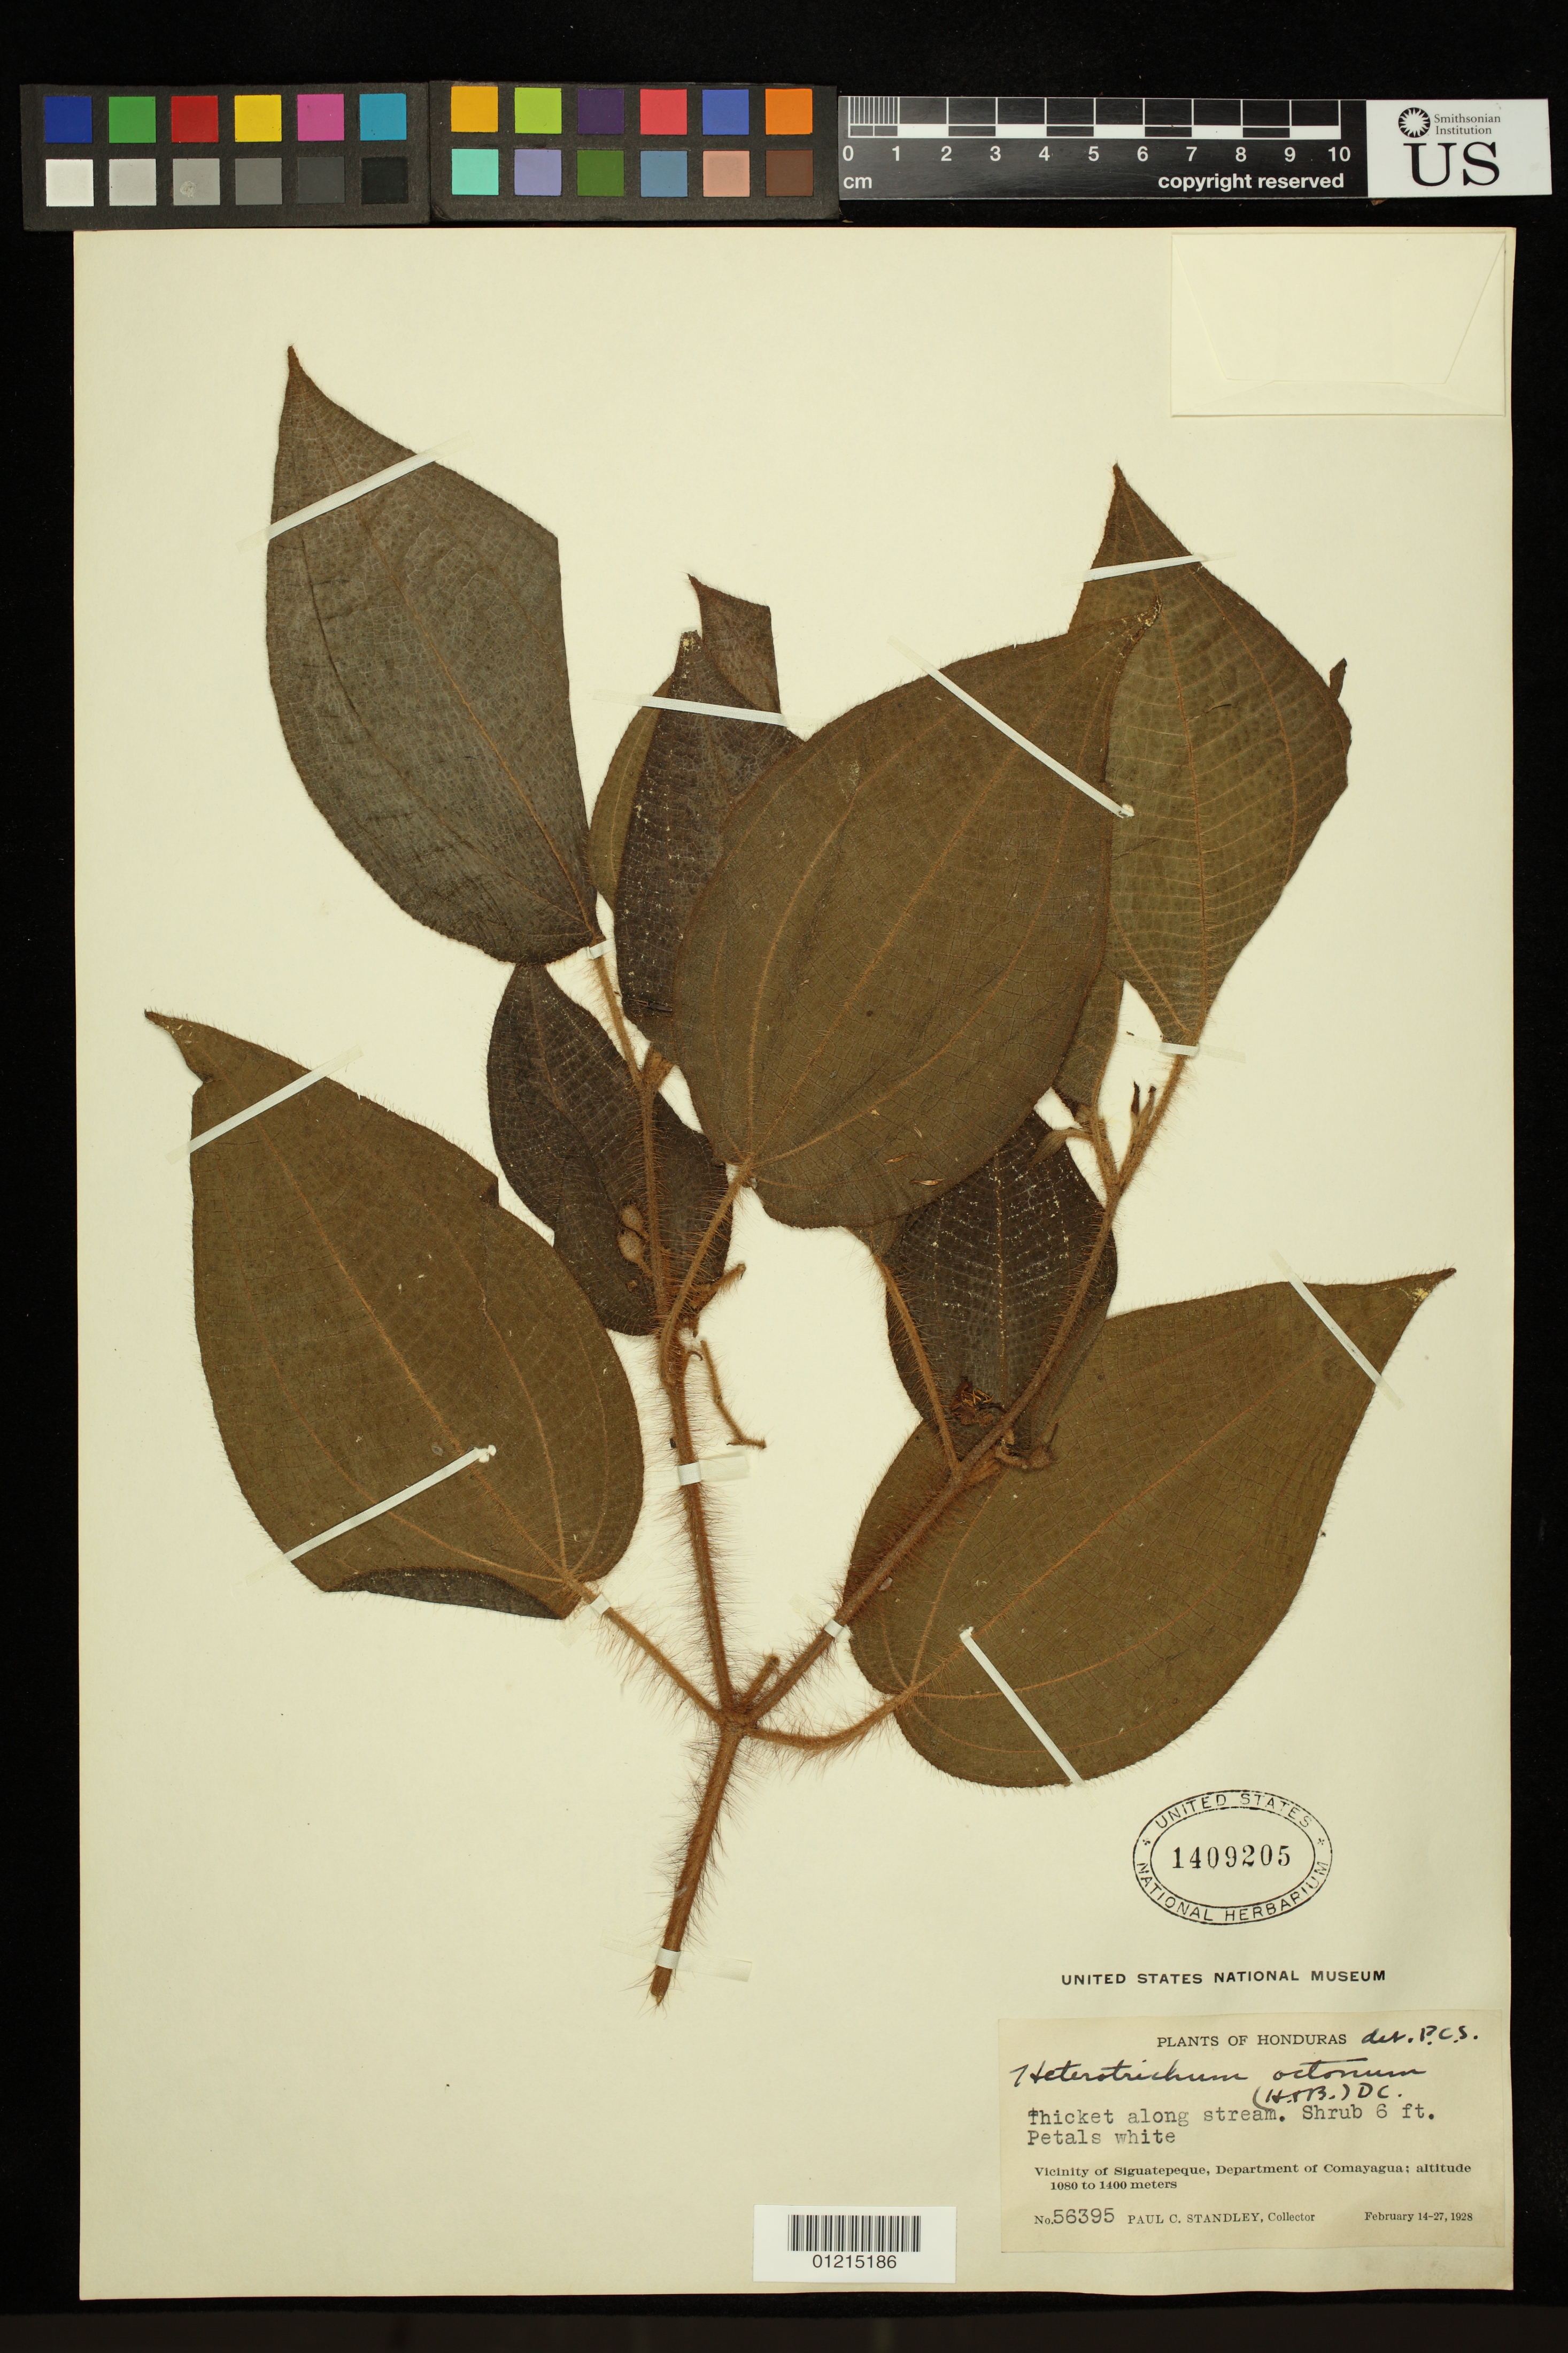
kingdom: Plantae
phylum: Tracheophyta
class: Magnoliopsida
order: Myrtales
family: Melastomataceae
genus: Heterotrichum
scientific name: Heterotrichum octonum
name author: (Bonpl.) DC.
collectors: P. C. Standley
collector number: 56395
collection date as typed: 14 Feb 1928 to 27 Feb 1928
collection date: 1928-02-14/1928-02-27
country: Honduras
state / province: Comayagua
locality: Vicinity of Siguatepeque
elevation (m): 1080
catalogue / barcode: US 1409205